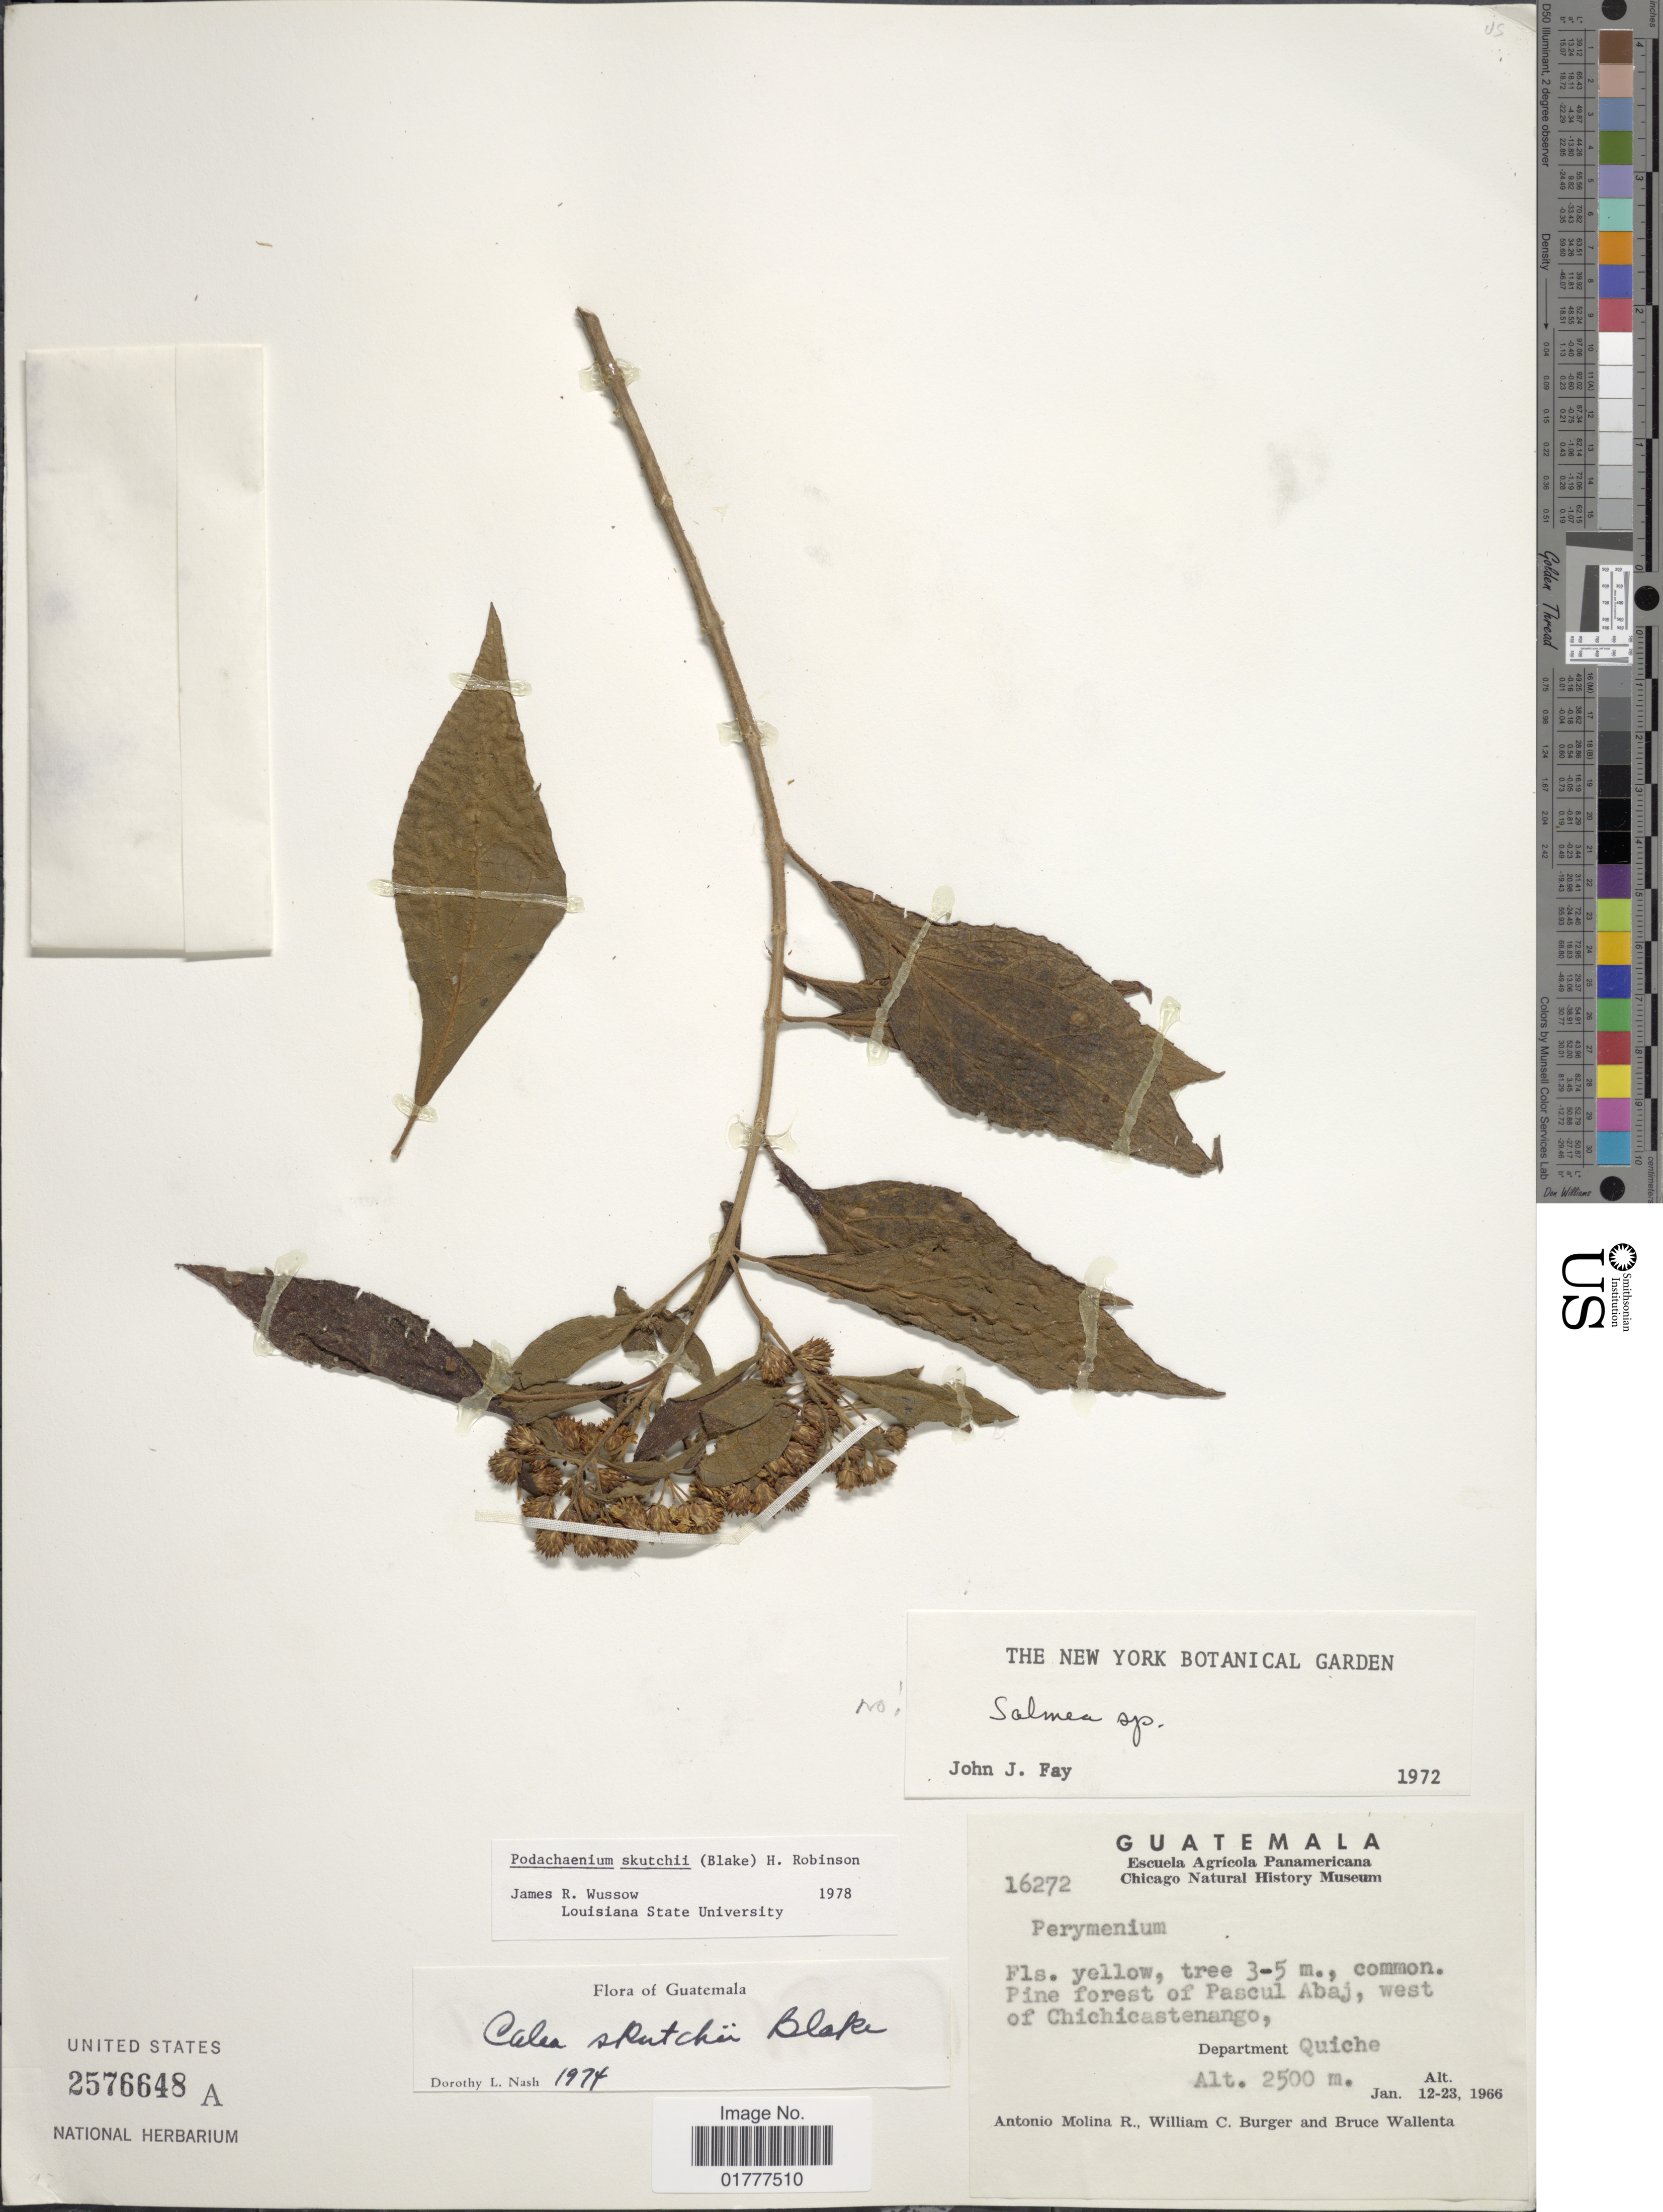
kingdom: Plantae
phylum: Tracheophyta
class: Magnoliopsida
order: Asterales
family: Asteraceae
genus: Podachaenium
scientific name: Podachaenium skutchii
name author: (S.F. Blake) H. Rob.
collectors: A. Molina R., W. Burger & B. Wallenta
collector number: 16272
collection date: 1966-01-12/1966-01-23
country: Guatemala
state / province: El Quiché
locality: Pine forest of Pascui Abaj, west of Chichicastenango. Department Quiche.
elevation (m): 2500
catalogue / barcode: US 2576648A